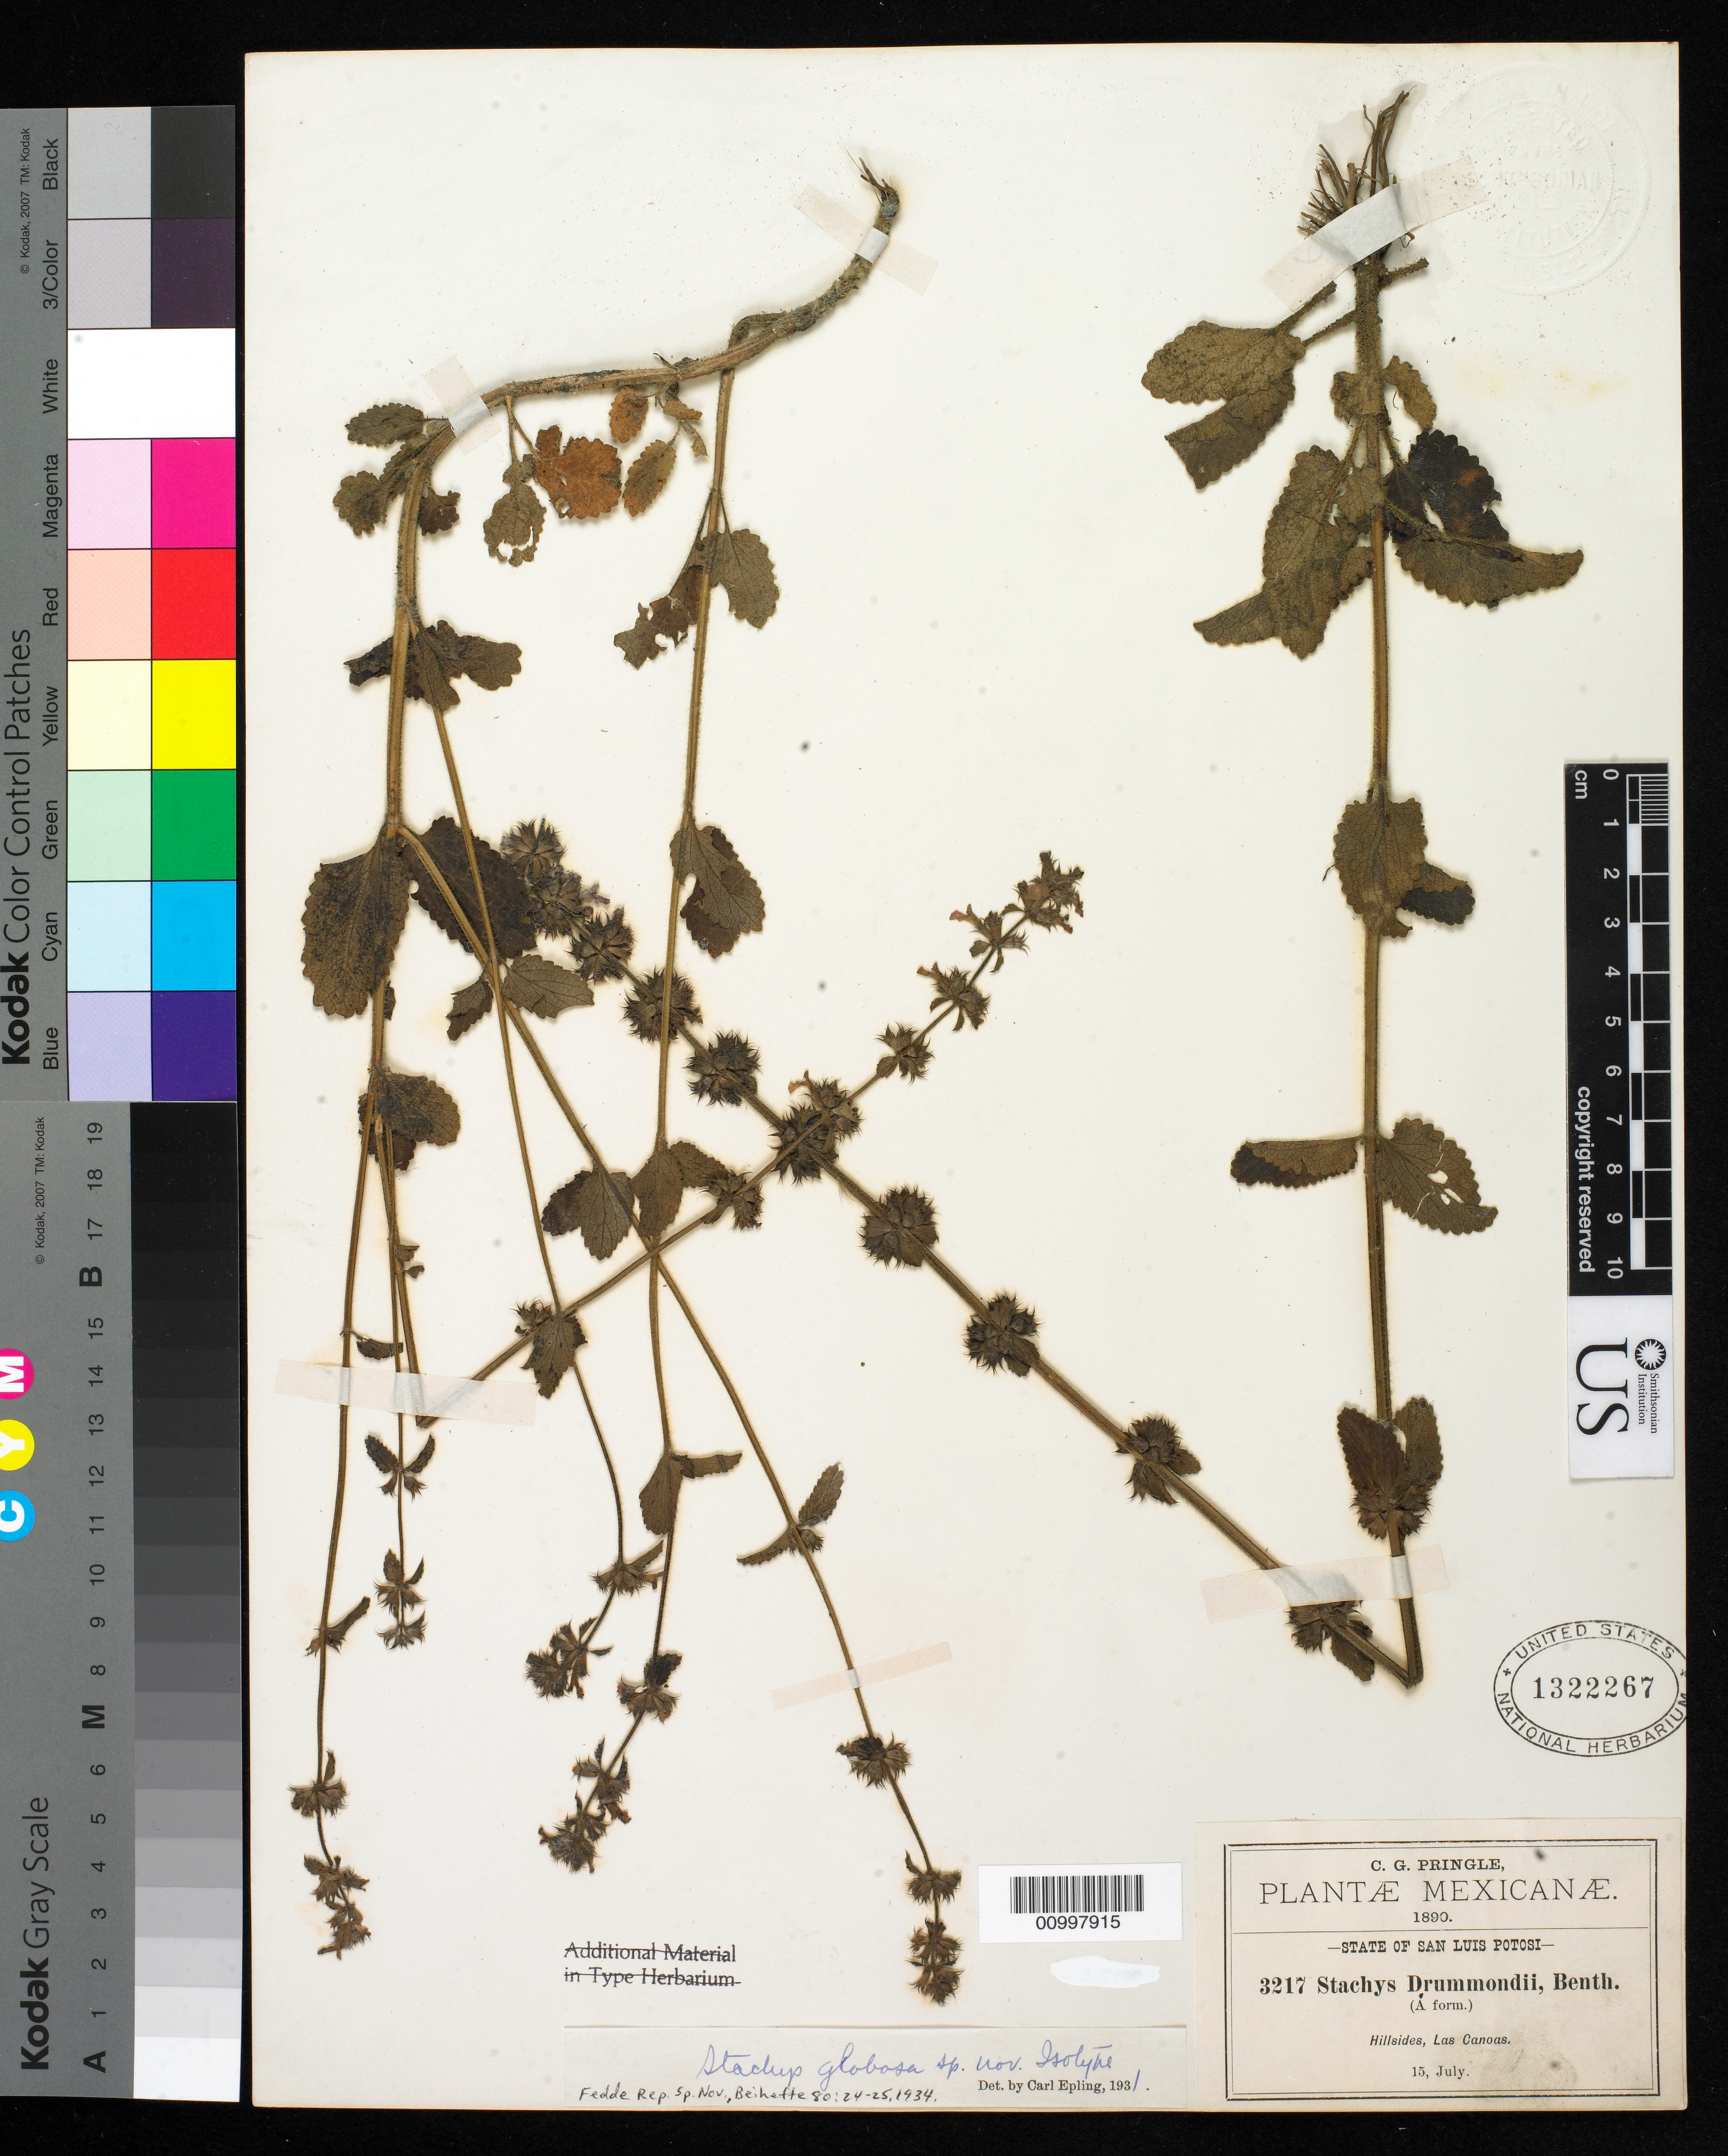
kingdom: Plantae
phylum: Tracheophyta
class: Magnoliopsida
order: Lamiales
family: Lamiaceae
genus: Stachys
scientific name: Stachys globosa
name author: Epling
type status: Isotype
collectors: C. G. Pringle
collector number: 3217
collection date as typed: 15 Jul 1890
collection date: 1890-07-15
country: Mexico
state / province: San Luis Potosí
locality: Hillsides, Las Canoas.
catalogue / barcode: US 1322267